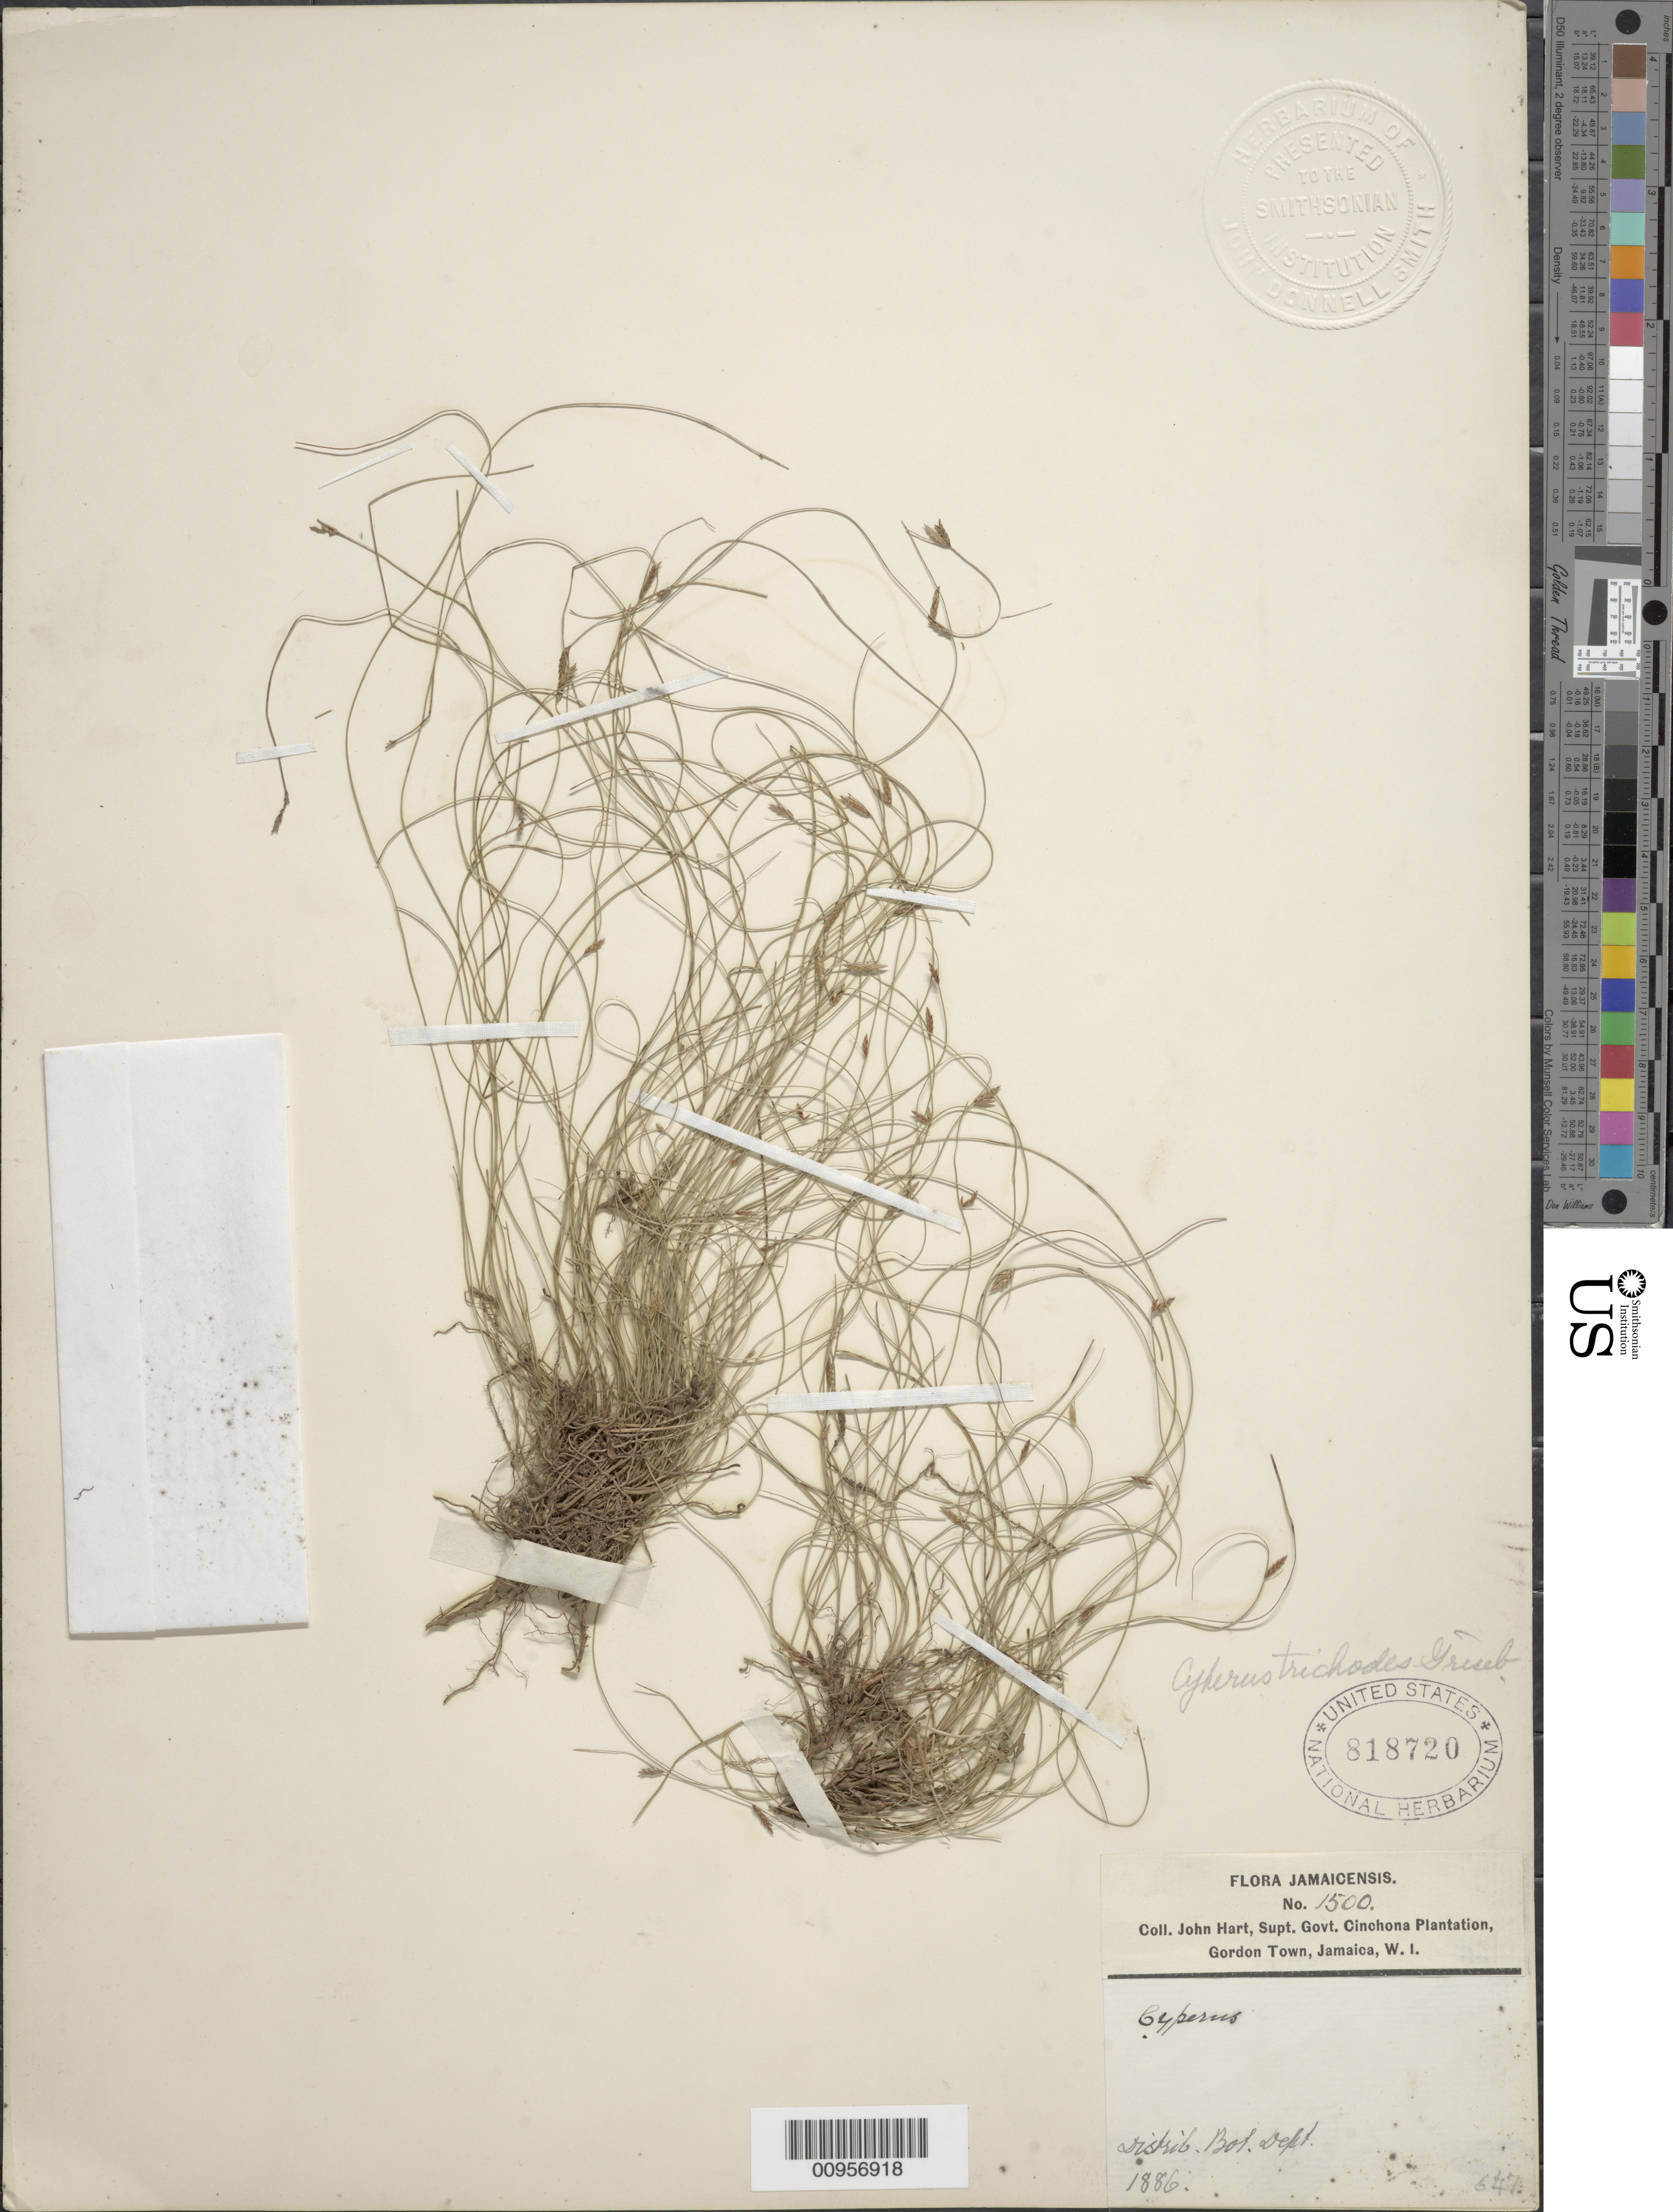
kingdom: Plantae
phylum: Tracheophyta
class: Liliopsida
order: Poales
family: Cyperaceae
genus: Cyperus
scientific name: Cyperus trichodes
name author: Griseb.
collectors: J. Hart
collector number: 1500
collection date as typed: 1886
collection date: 1886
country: Jamaica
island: Jamaica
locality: Gordon Town, Supt. Govt. Cinchona Plantation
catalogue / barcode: US 818720